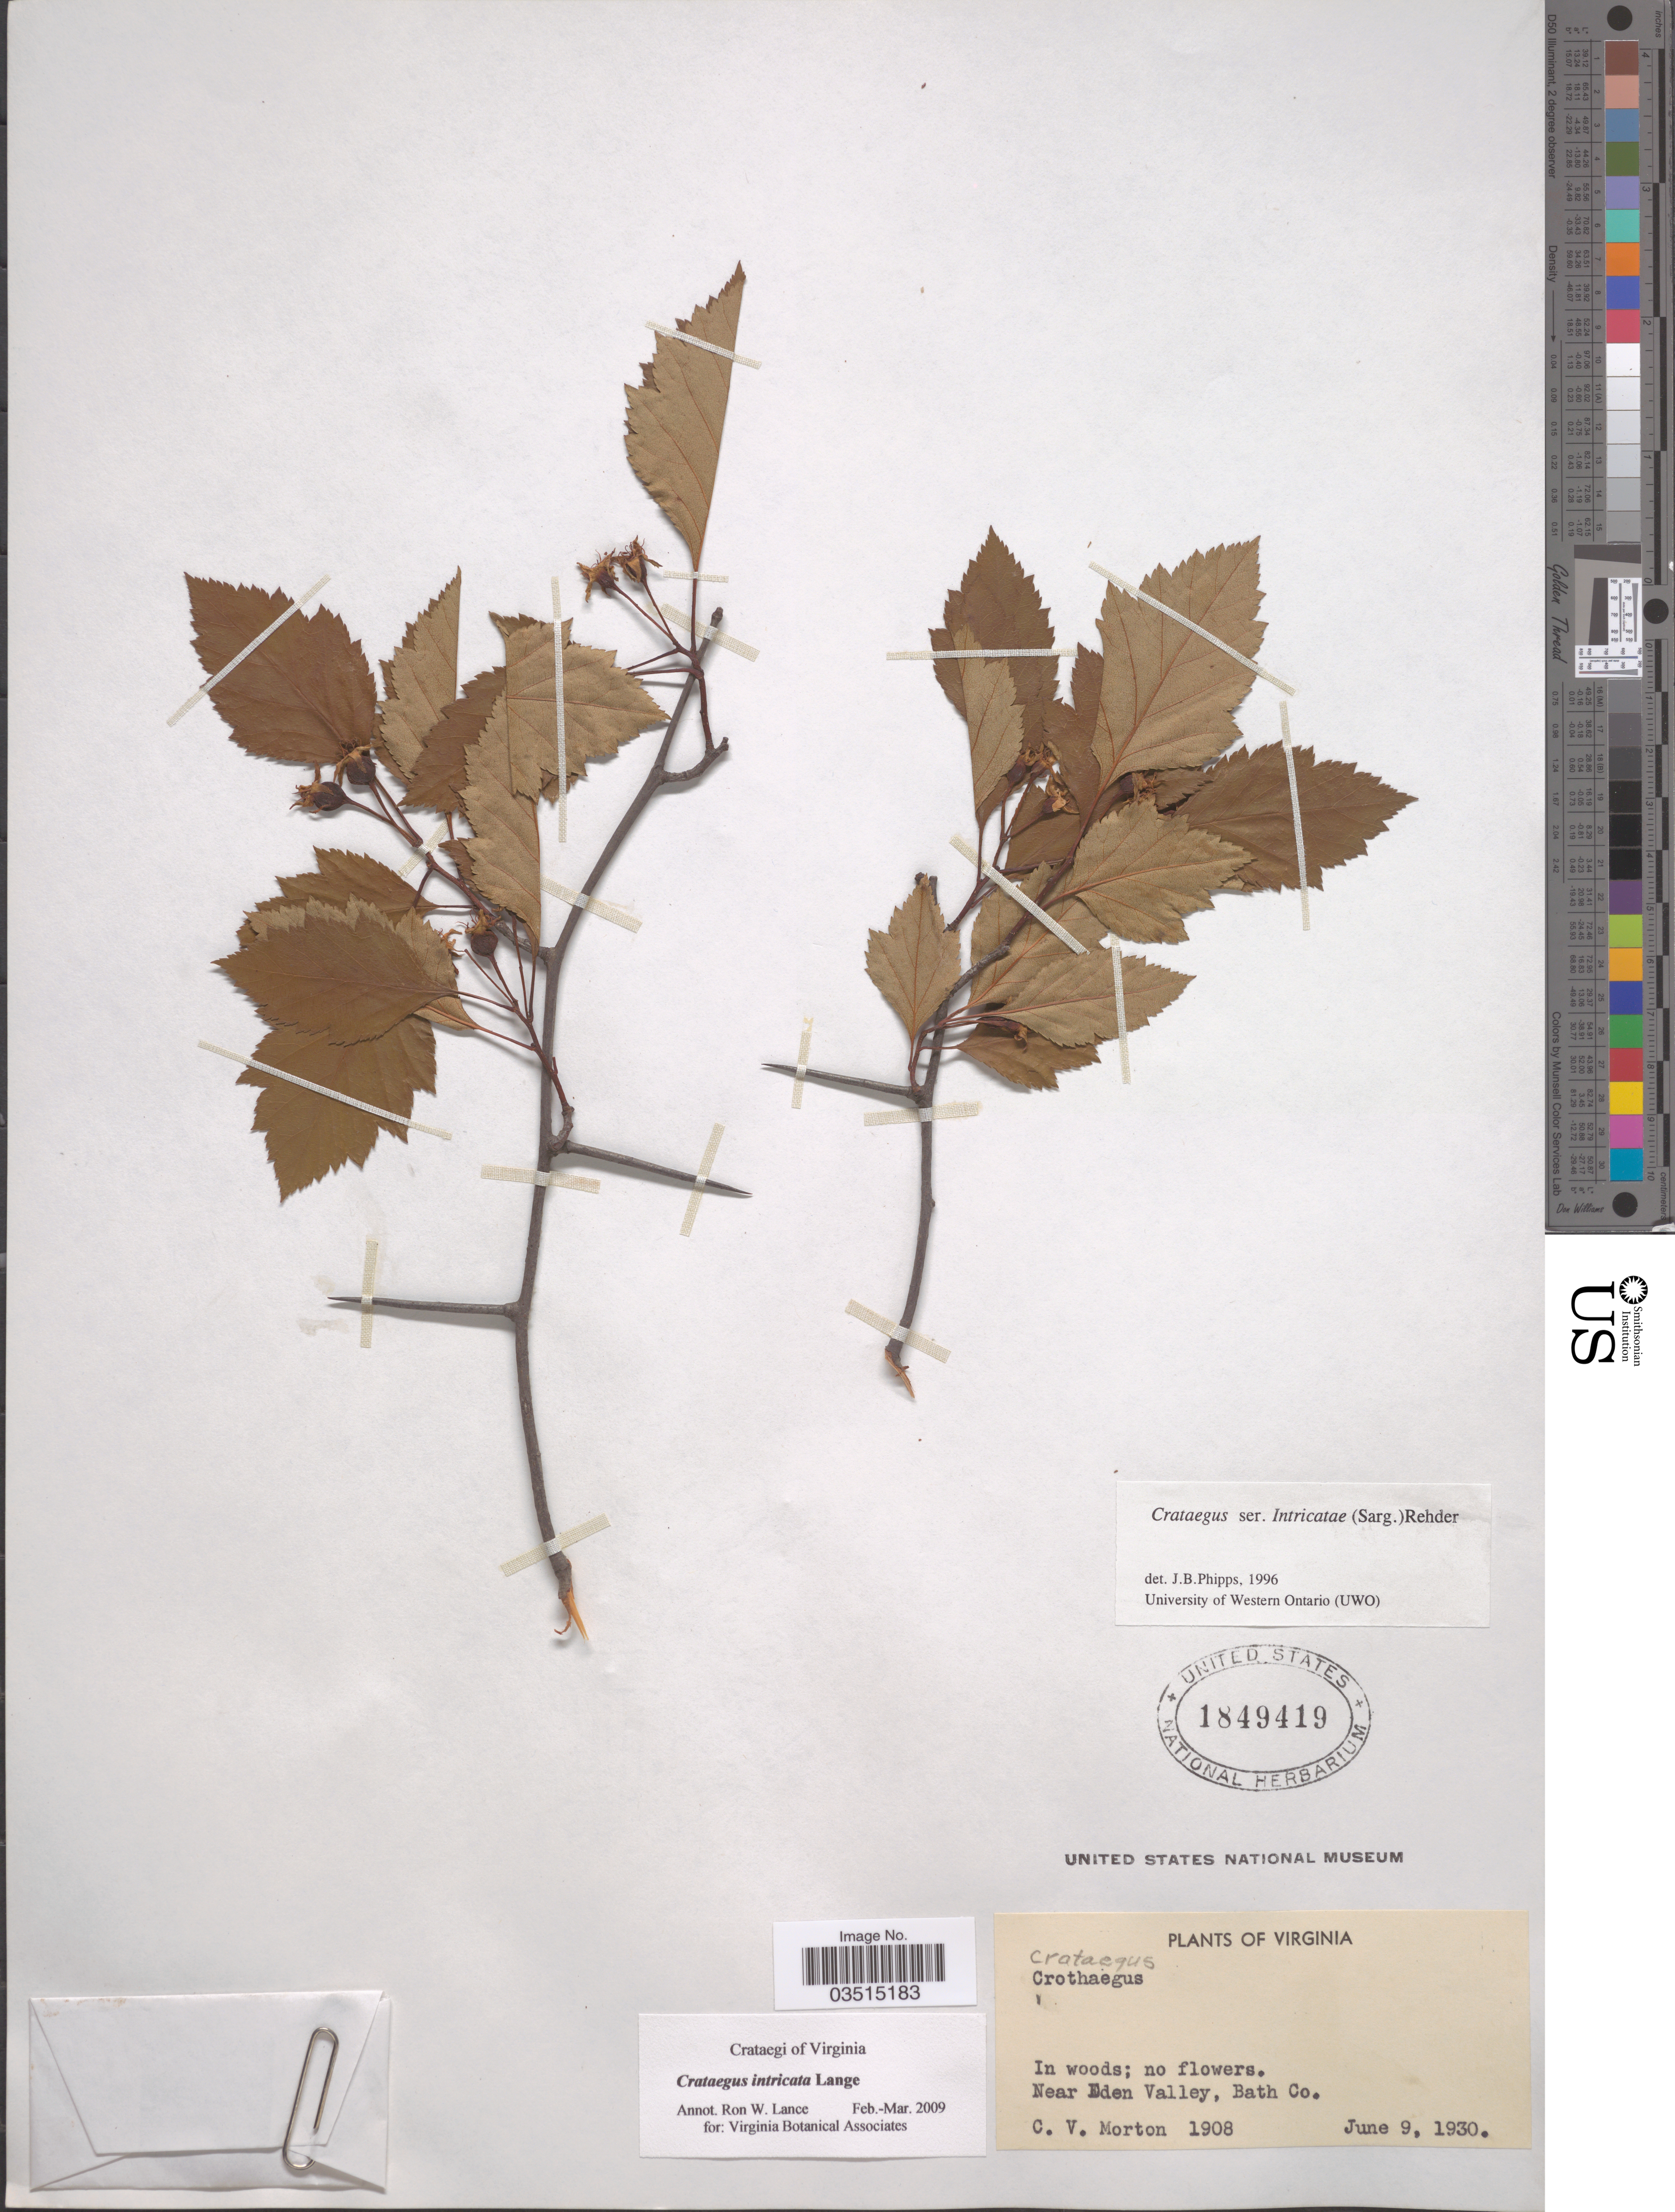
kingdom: Plantae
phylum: Tracheophyta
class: Magnoliopsida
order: Rosales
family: Rosaceae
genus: Crataegus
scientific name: Crataegus intricata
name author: Lange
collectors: C. V. Morton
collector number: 1908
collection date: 1930-06-09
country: United States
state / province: Virginia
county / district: Bath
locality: Near Eden Valley, Bath Co.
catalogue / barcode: US 1849419